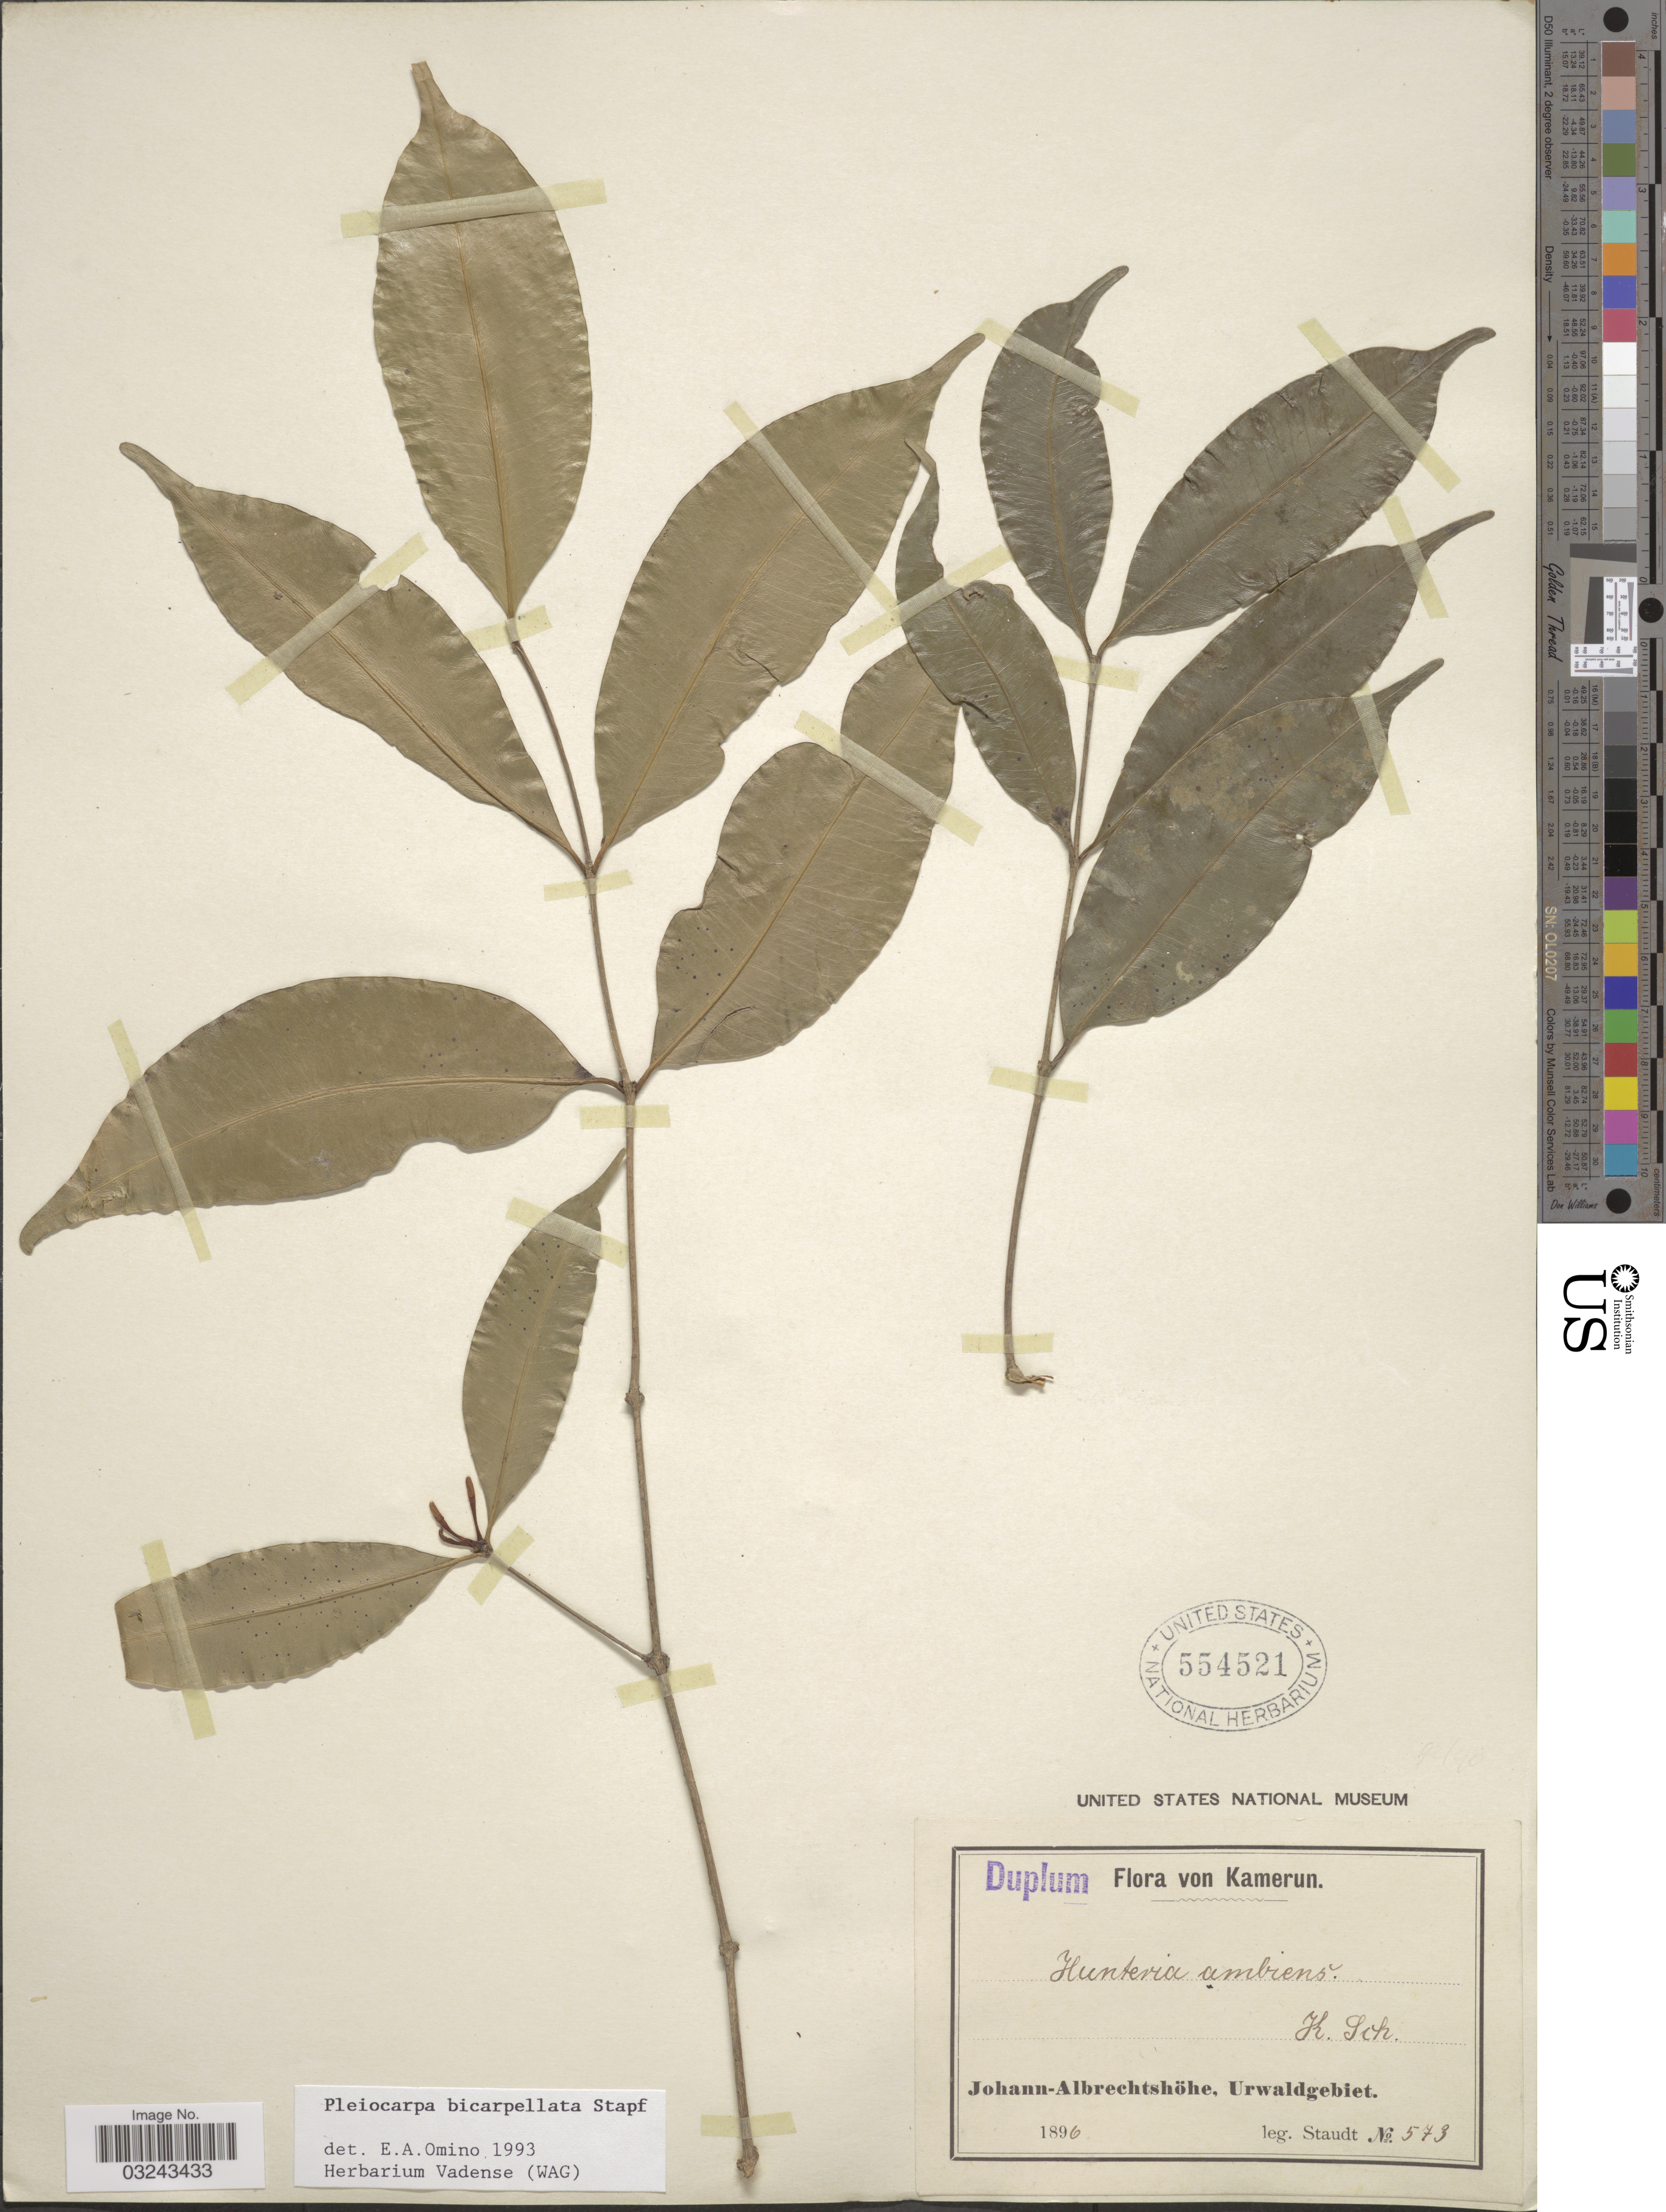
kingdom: Plantae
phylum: Tracheophyta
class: Magnoliopsida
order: Gentianales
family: Apocynaceae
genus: Pleiocarpa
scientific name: Pleiocarpa bicarpellata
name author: Stapf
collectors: -. Staudt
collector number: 573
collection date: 1896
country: Cameroon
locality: Johann-Albrechtshöhe, Urwaldgebiet.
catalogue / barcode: US 554521